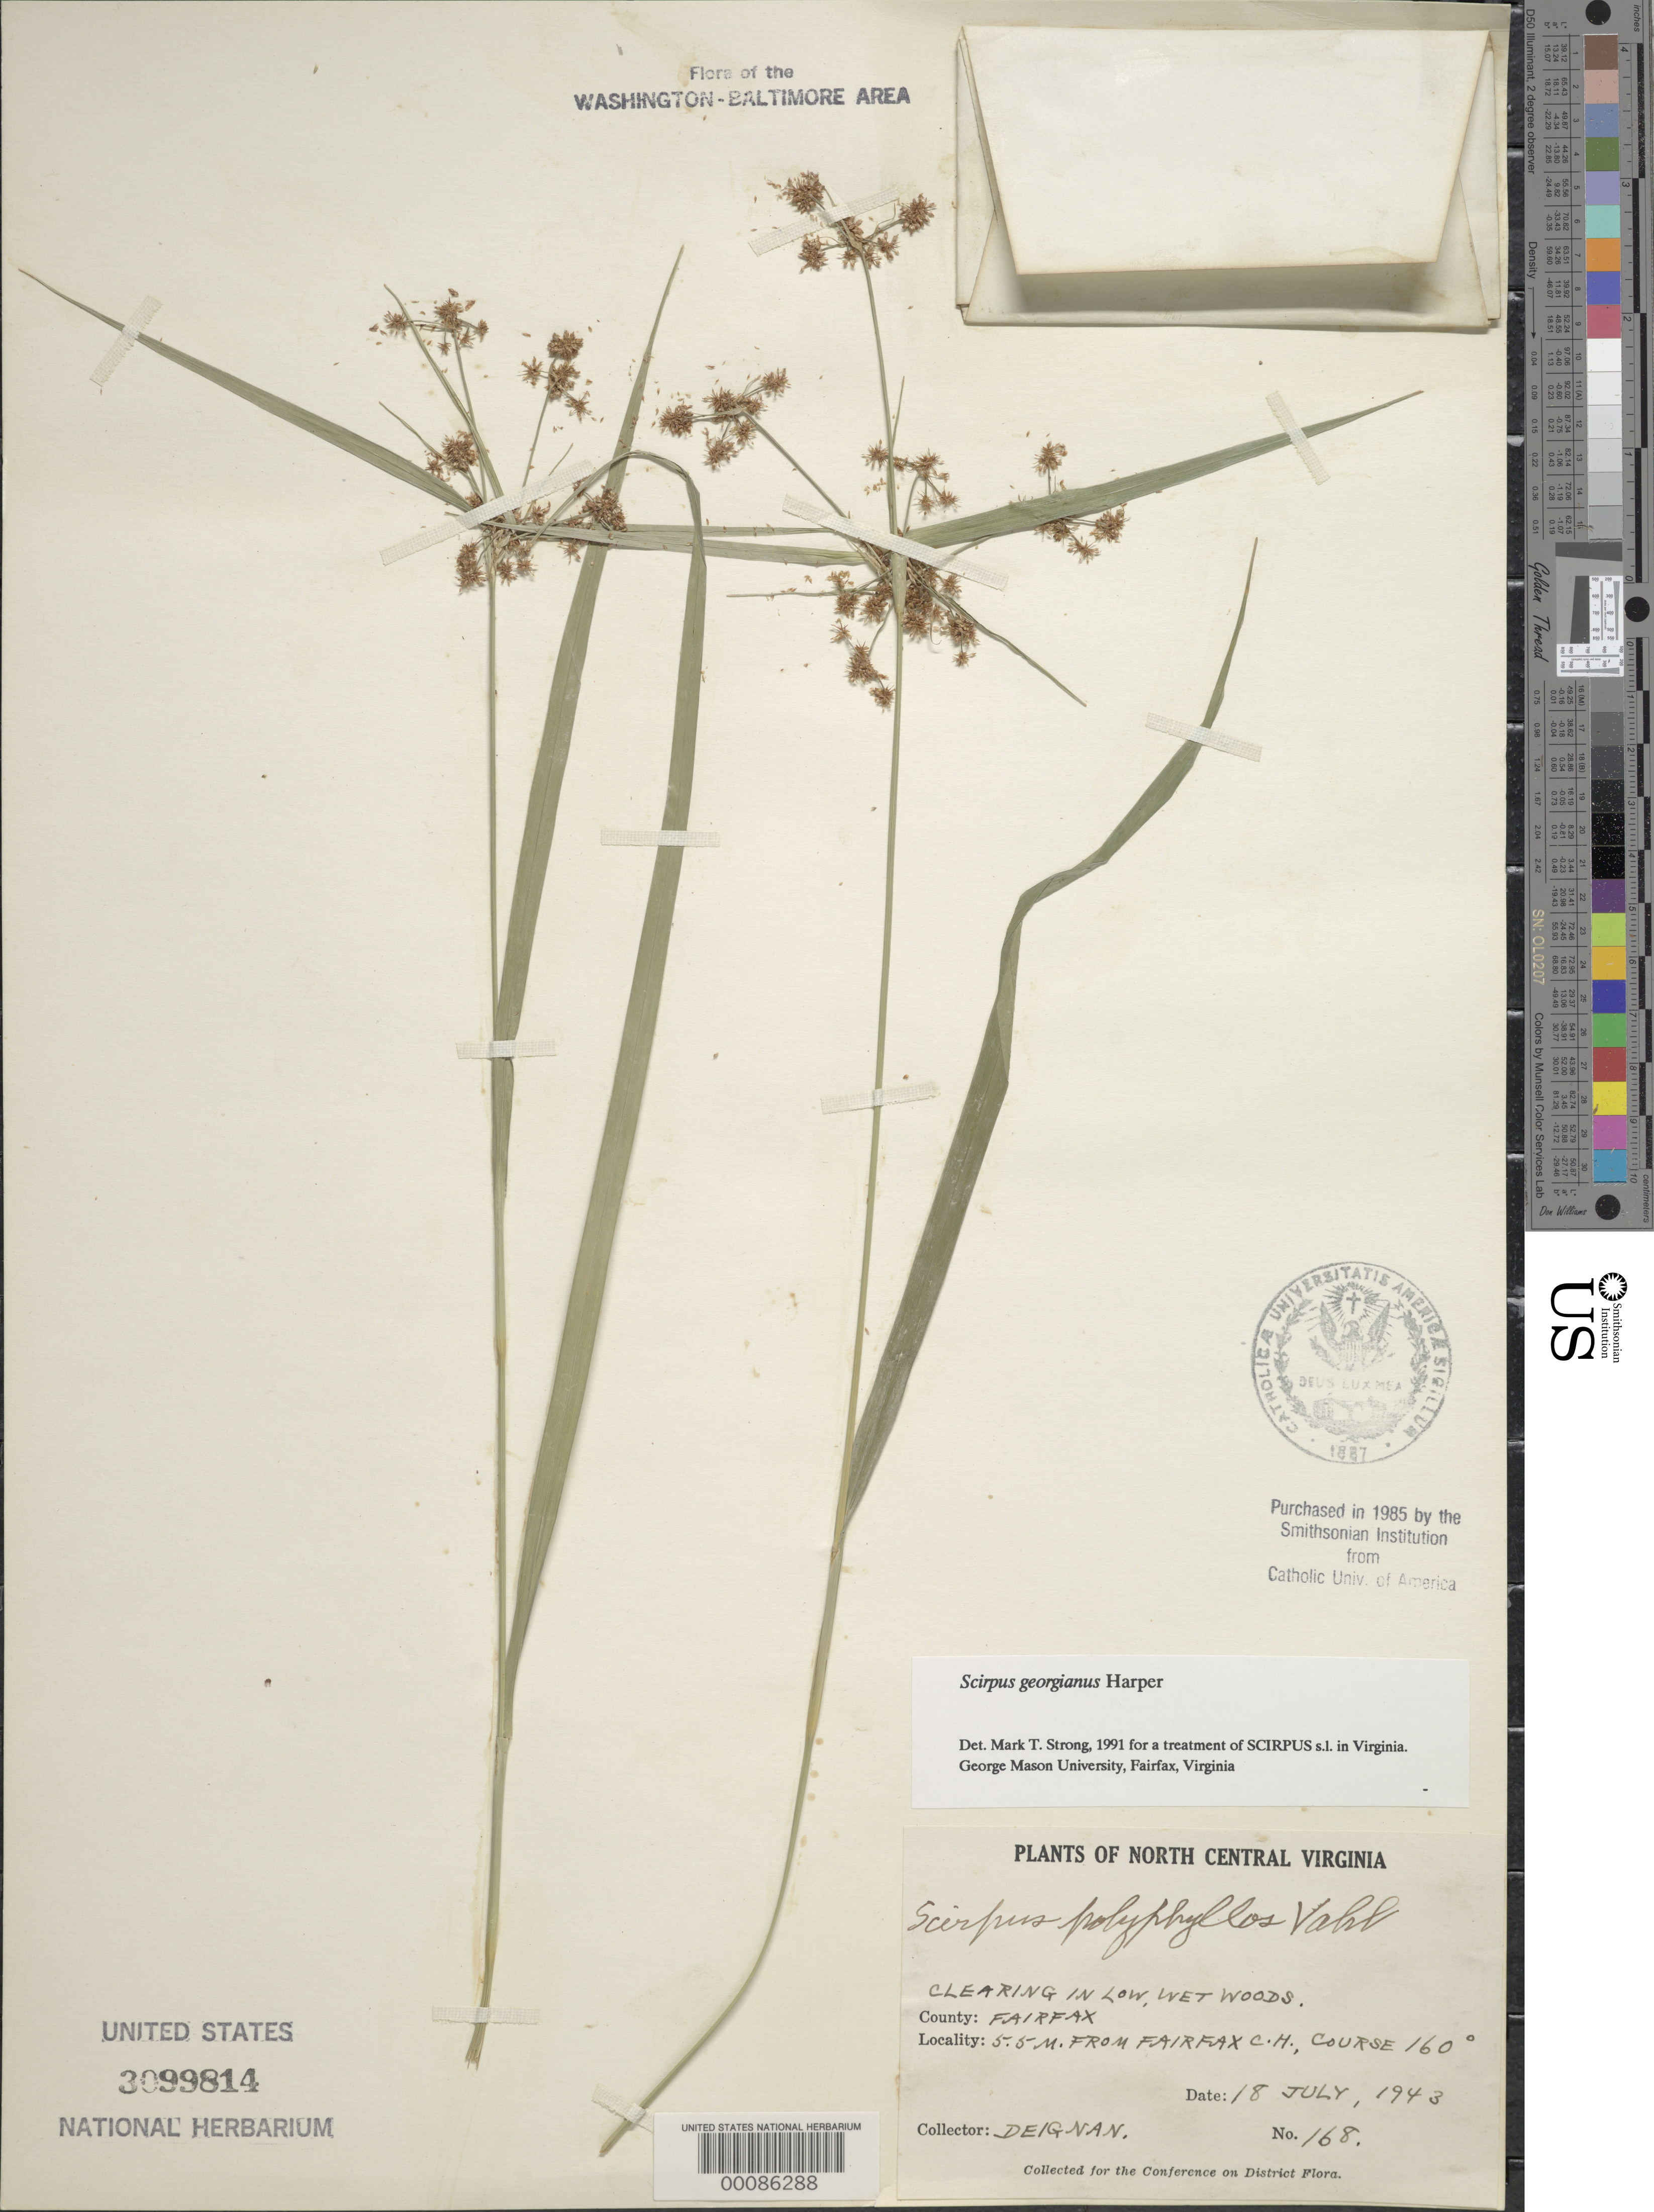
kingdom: Plantae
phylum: Tracheophyta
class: Liliopsida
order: Poales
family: Cyperaceae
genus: Scirpus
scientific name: Scirpus atrovirens var. georgianus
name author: Vahl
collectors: H. Deignan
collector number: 168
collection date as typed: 18 Jul 1943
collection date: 1943-07-18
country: United States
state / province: Virginia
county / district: Fairfax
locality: Near Fairfax Courthouse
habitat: Low wet woods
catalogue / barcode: US 3099814